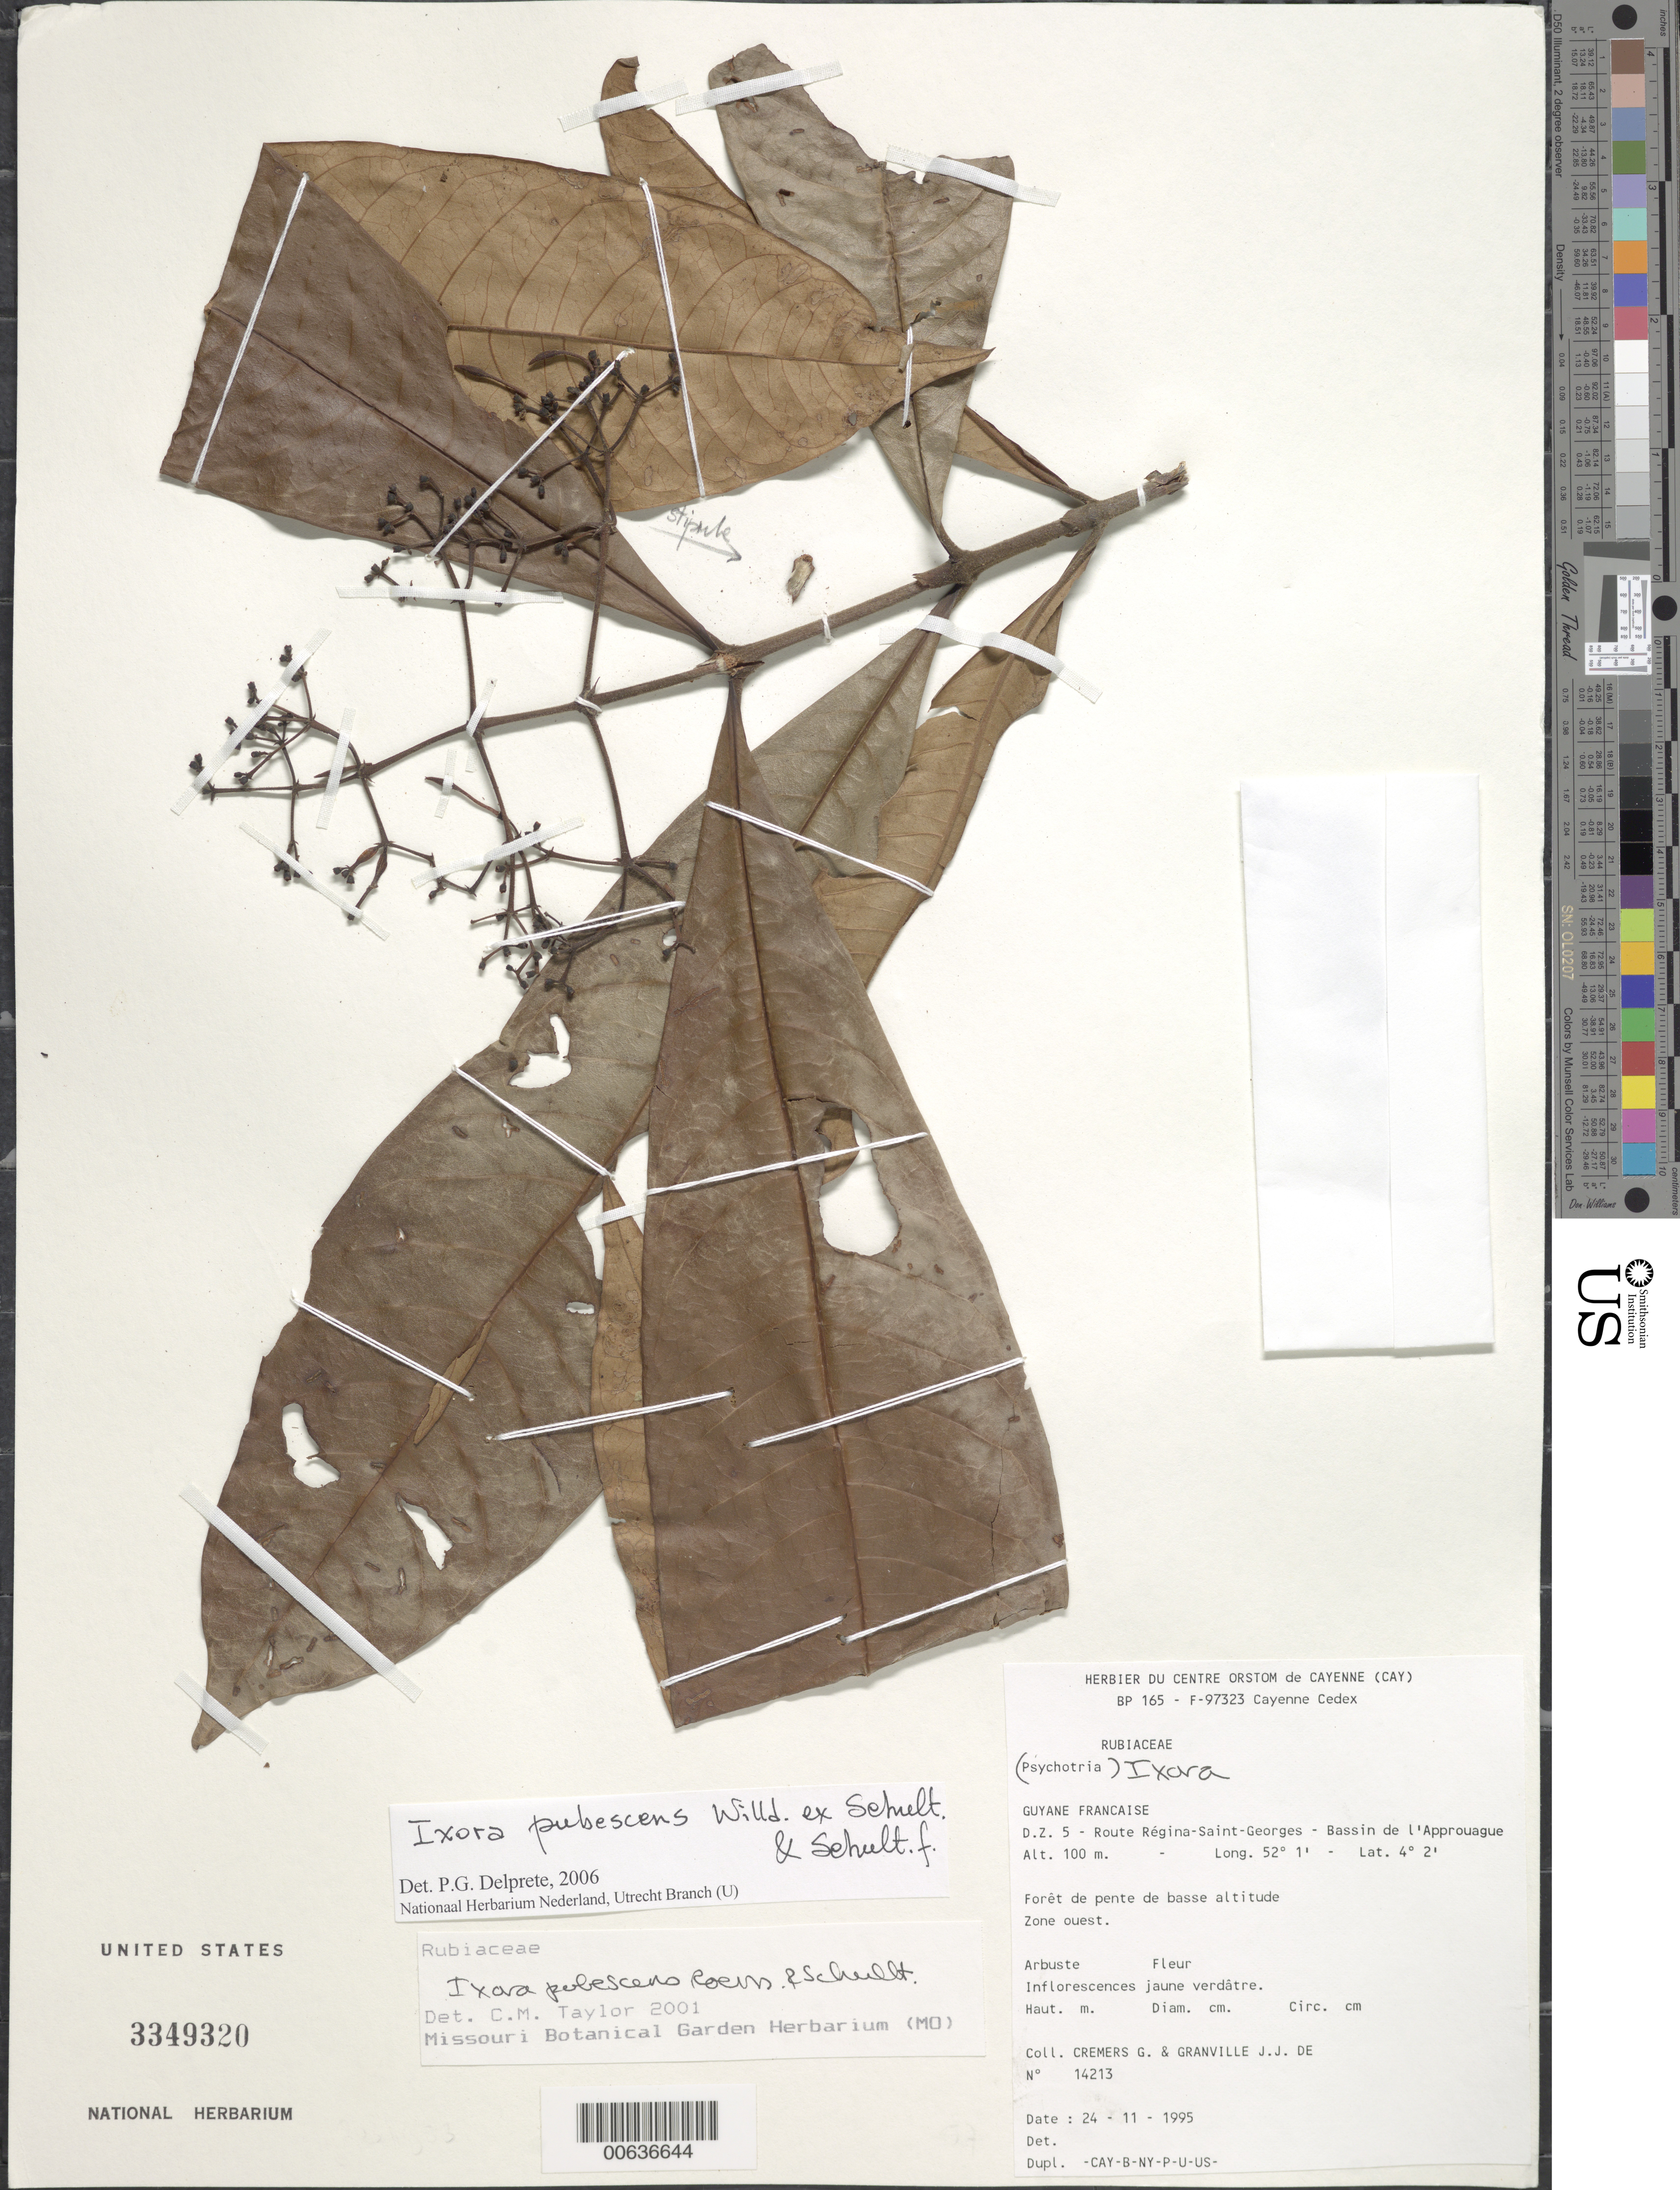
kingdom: Plantae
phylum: Tracheophyta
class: Magnoliopsida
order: Gentianales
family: Rubiaceae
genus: Ixora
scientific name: Ixora pubescens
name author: Willd. ex Schult. & Schult. f.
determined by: Delprete, P. G., Herb. de Guyane Cay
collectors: G. Cremers & J.-J. de Granville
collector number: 14213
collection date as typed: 24-Nov-95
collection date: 1995-11-24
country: French Guiana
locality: Route Regina-Saint-Georges, D.Z. 5, Bassin de l'Approuague, zone ouest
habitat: Foret de pente de basse altitude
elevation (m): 100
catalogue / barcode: US 3349320